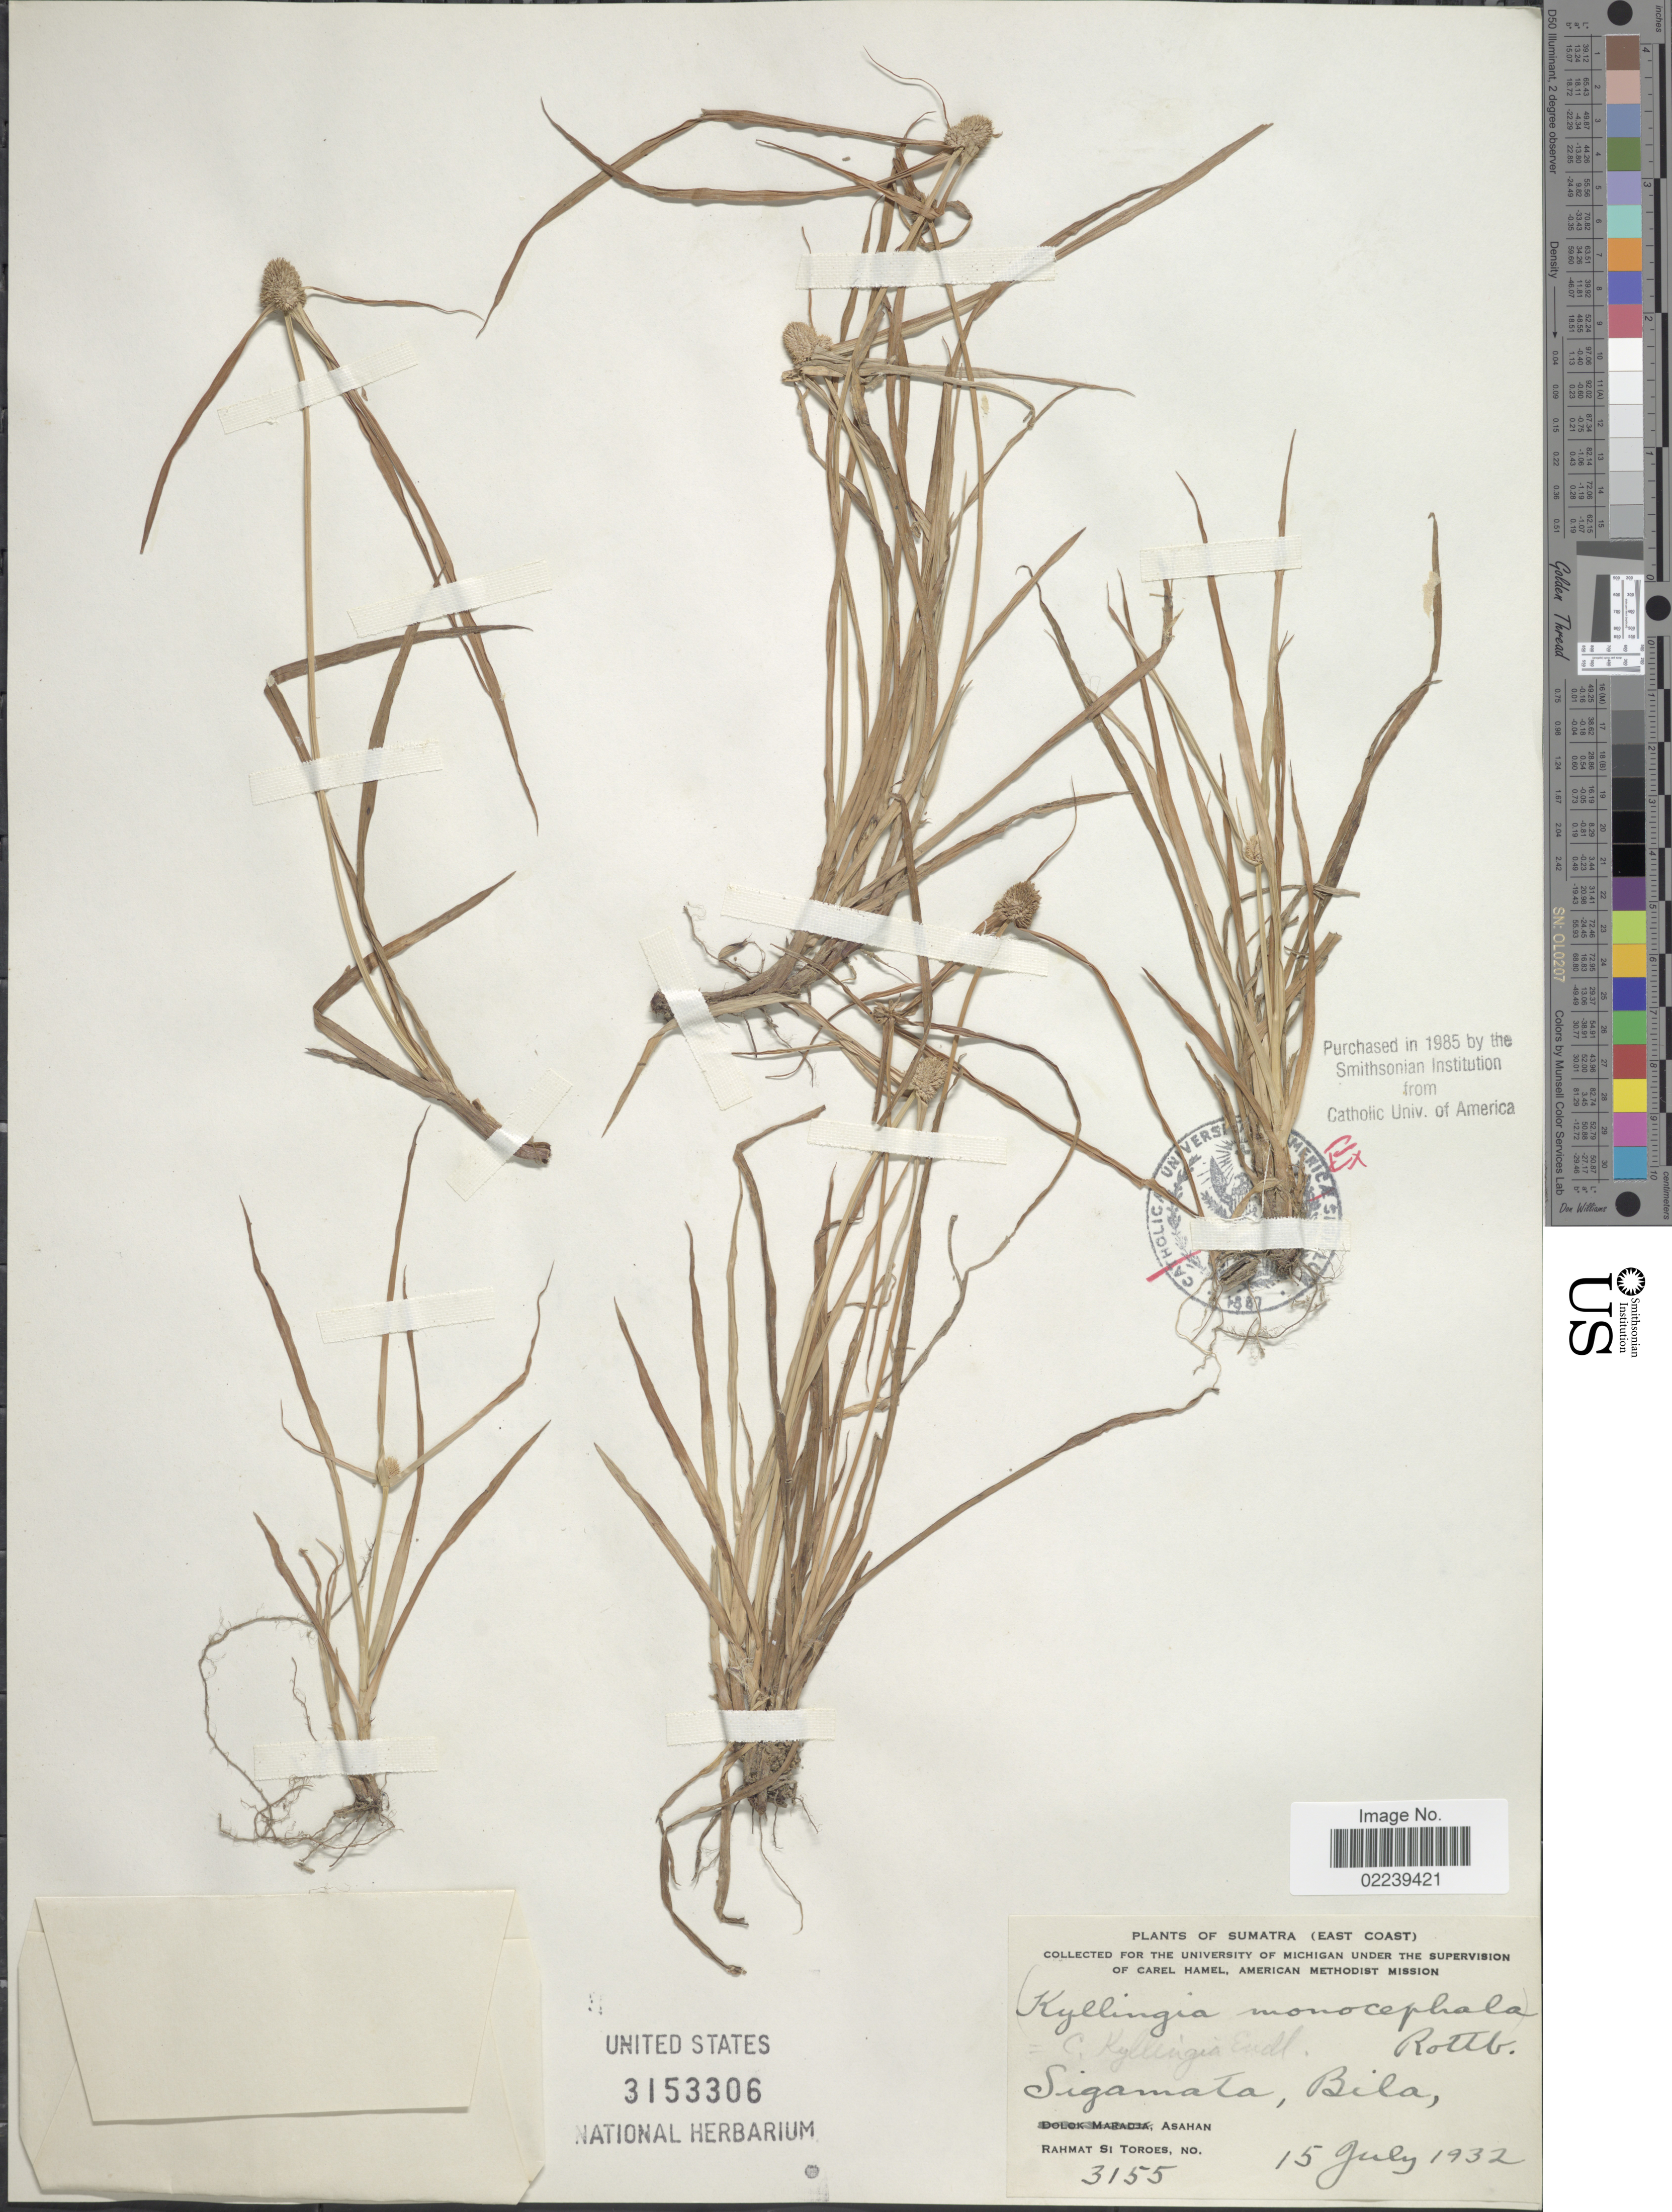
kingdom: Plantae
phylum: Tracheophyta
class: Liliopsida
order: Poales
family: Cyperaceae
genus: Cyperus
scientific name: Cyperus mindorensis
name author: (Steud.) Huygh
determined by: Strong, M. T., (US), Smithsonian Institution - National Museum of Natural History (UNITED STATES)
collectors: Rahmat Si Boeea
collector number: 3155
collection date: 1932-07-15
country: Indonesia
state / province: Sumatra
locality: (East Coast) Sigamata, Bila, Asahan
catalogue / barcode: US 3153306